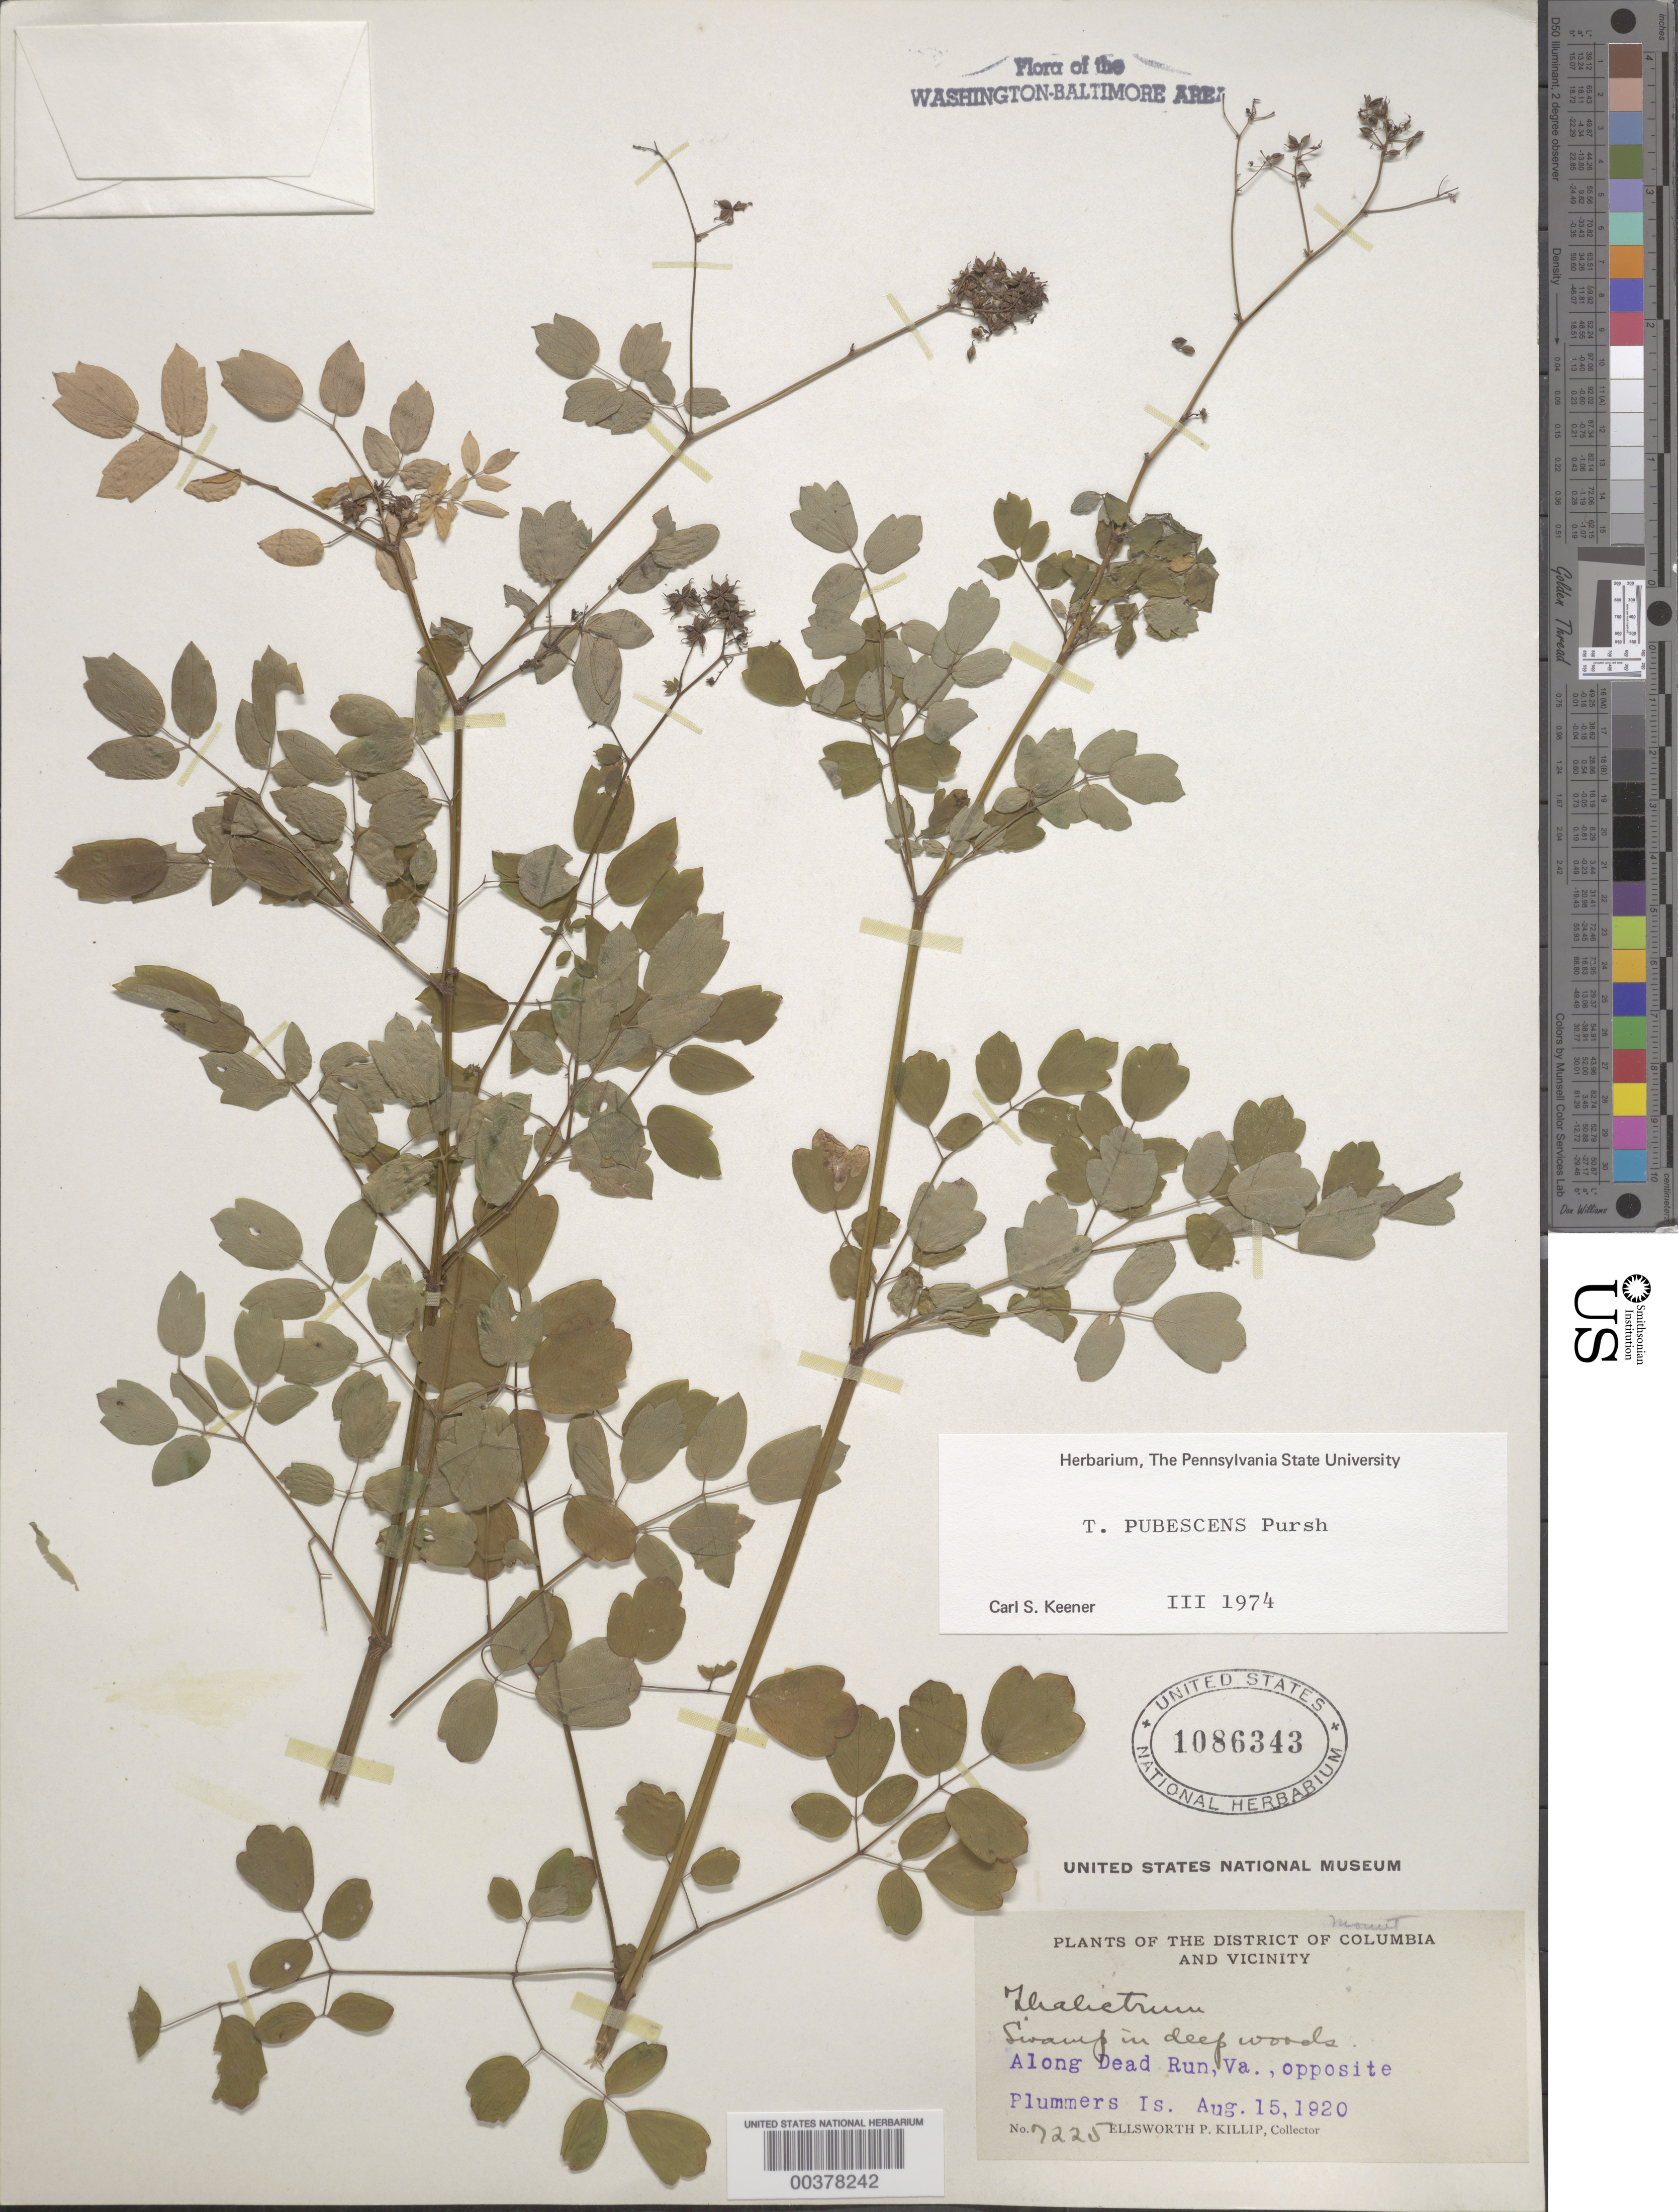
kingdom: Plantae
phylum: Tracheophyta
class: Magnoliopsida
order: Ranunculales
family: Ranunculaceae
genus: Thalictrum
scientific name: Thalictrum pubescens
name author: Pursh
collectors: E. P. Killip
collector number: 7225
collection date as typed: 15 Aug 1920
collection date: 1920-08-15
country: United States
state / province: Virginia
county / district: Fairfax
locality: Dead Run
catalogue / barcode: US 1086343